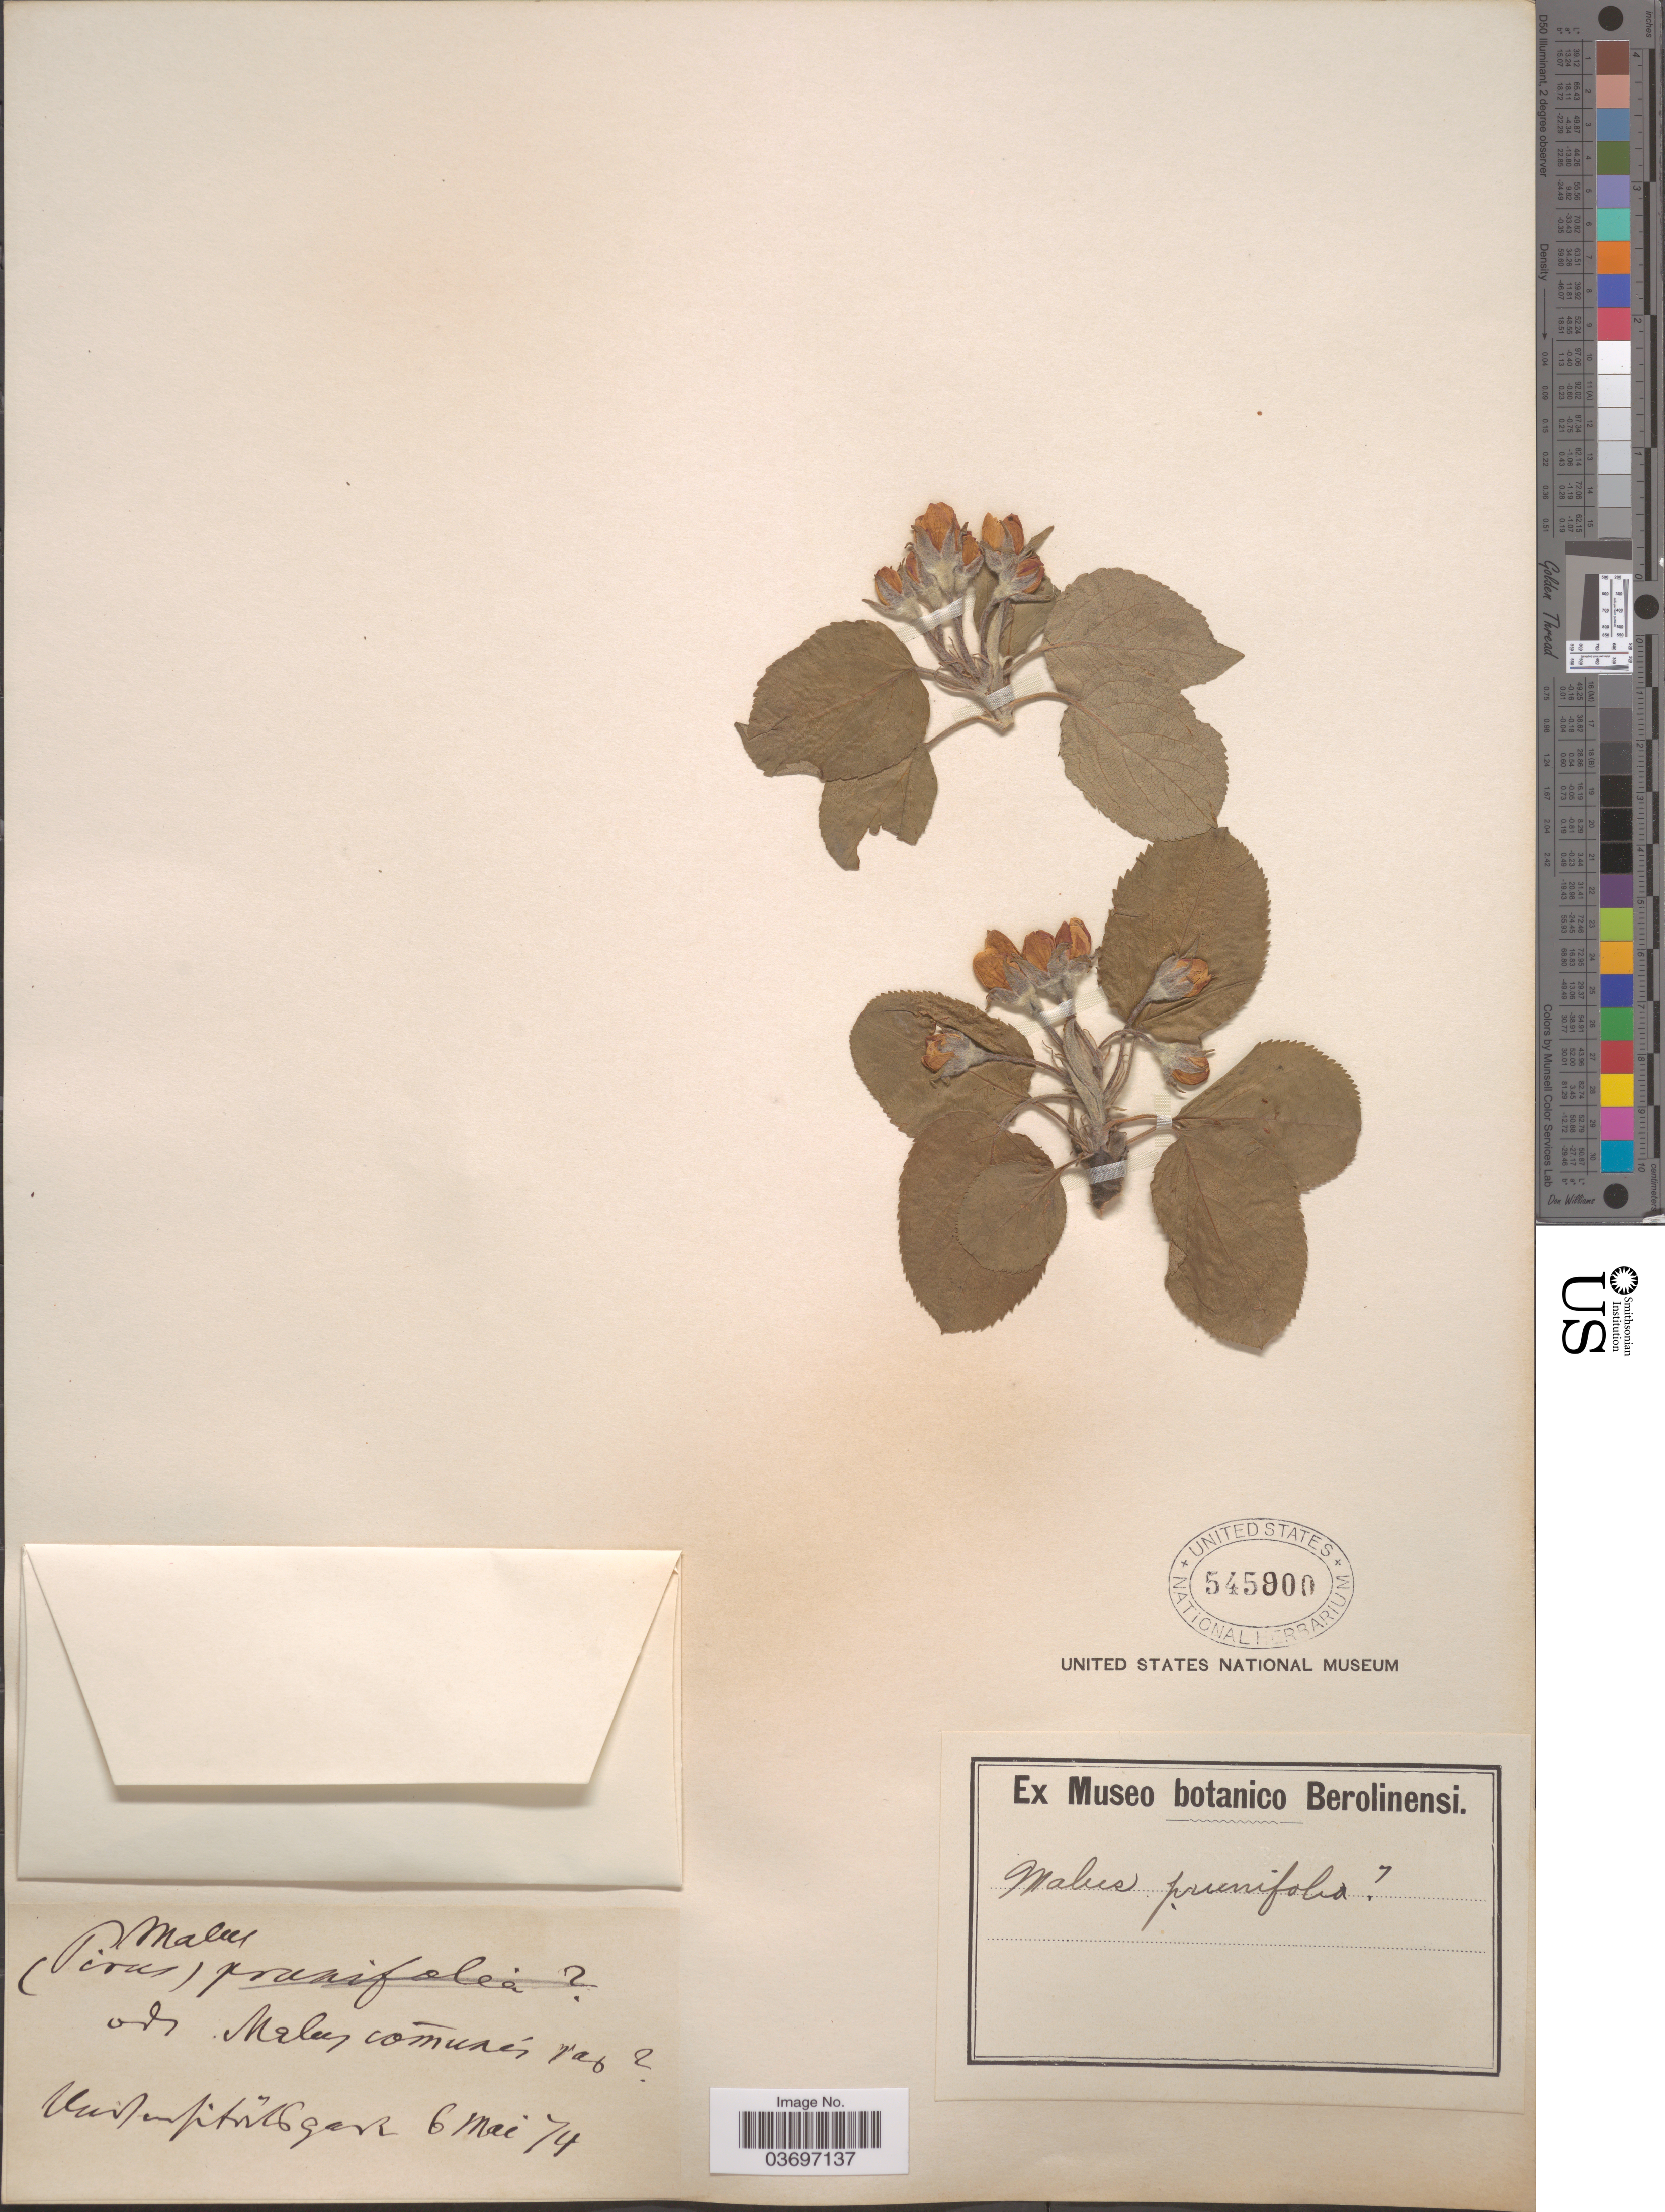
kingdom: Plantae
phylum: Tracheophyta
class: Magnoliopsida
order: Rosales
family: Rosaceae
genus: Malus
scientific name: Malus prunifolia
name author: (Willd.) Borkh.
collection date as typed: Transcribed d/m/y: 6/5/74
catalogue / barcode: US 545900